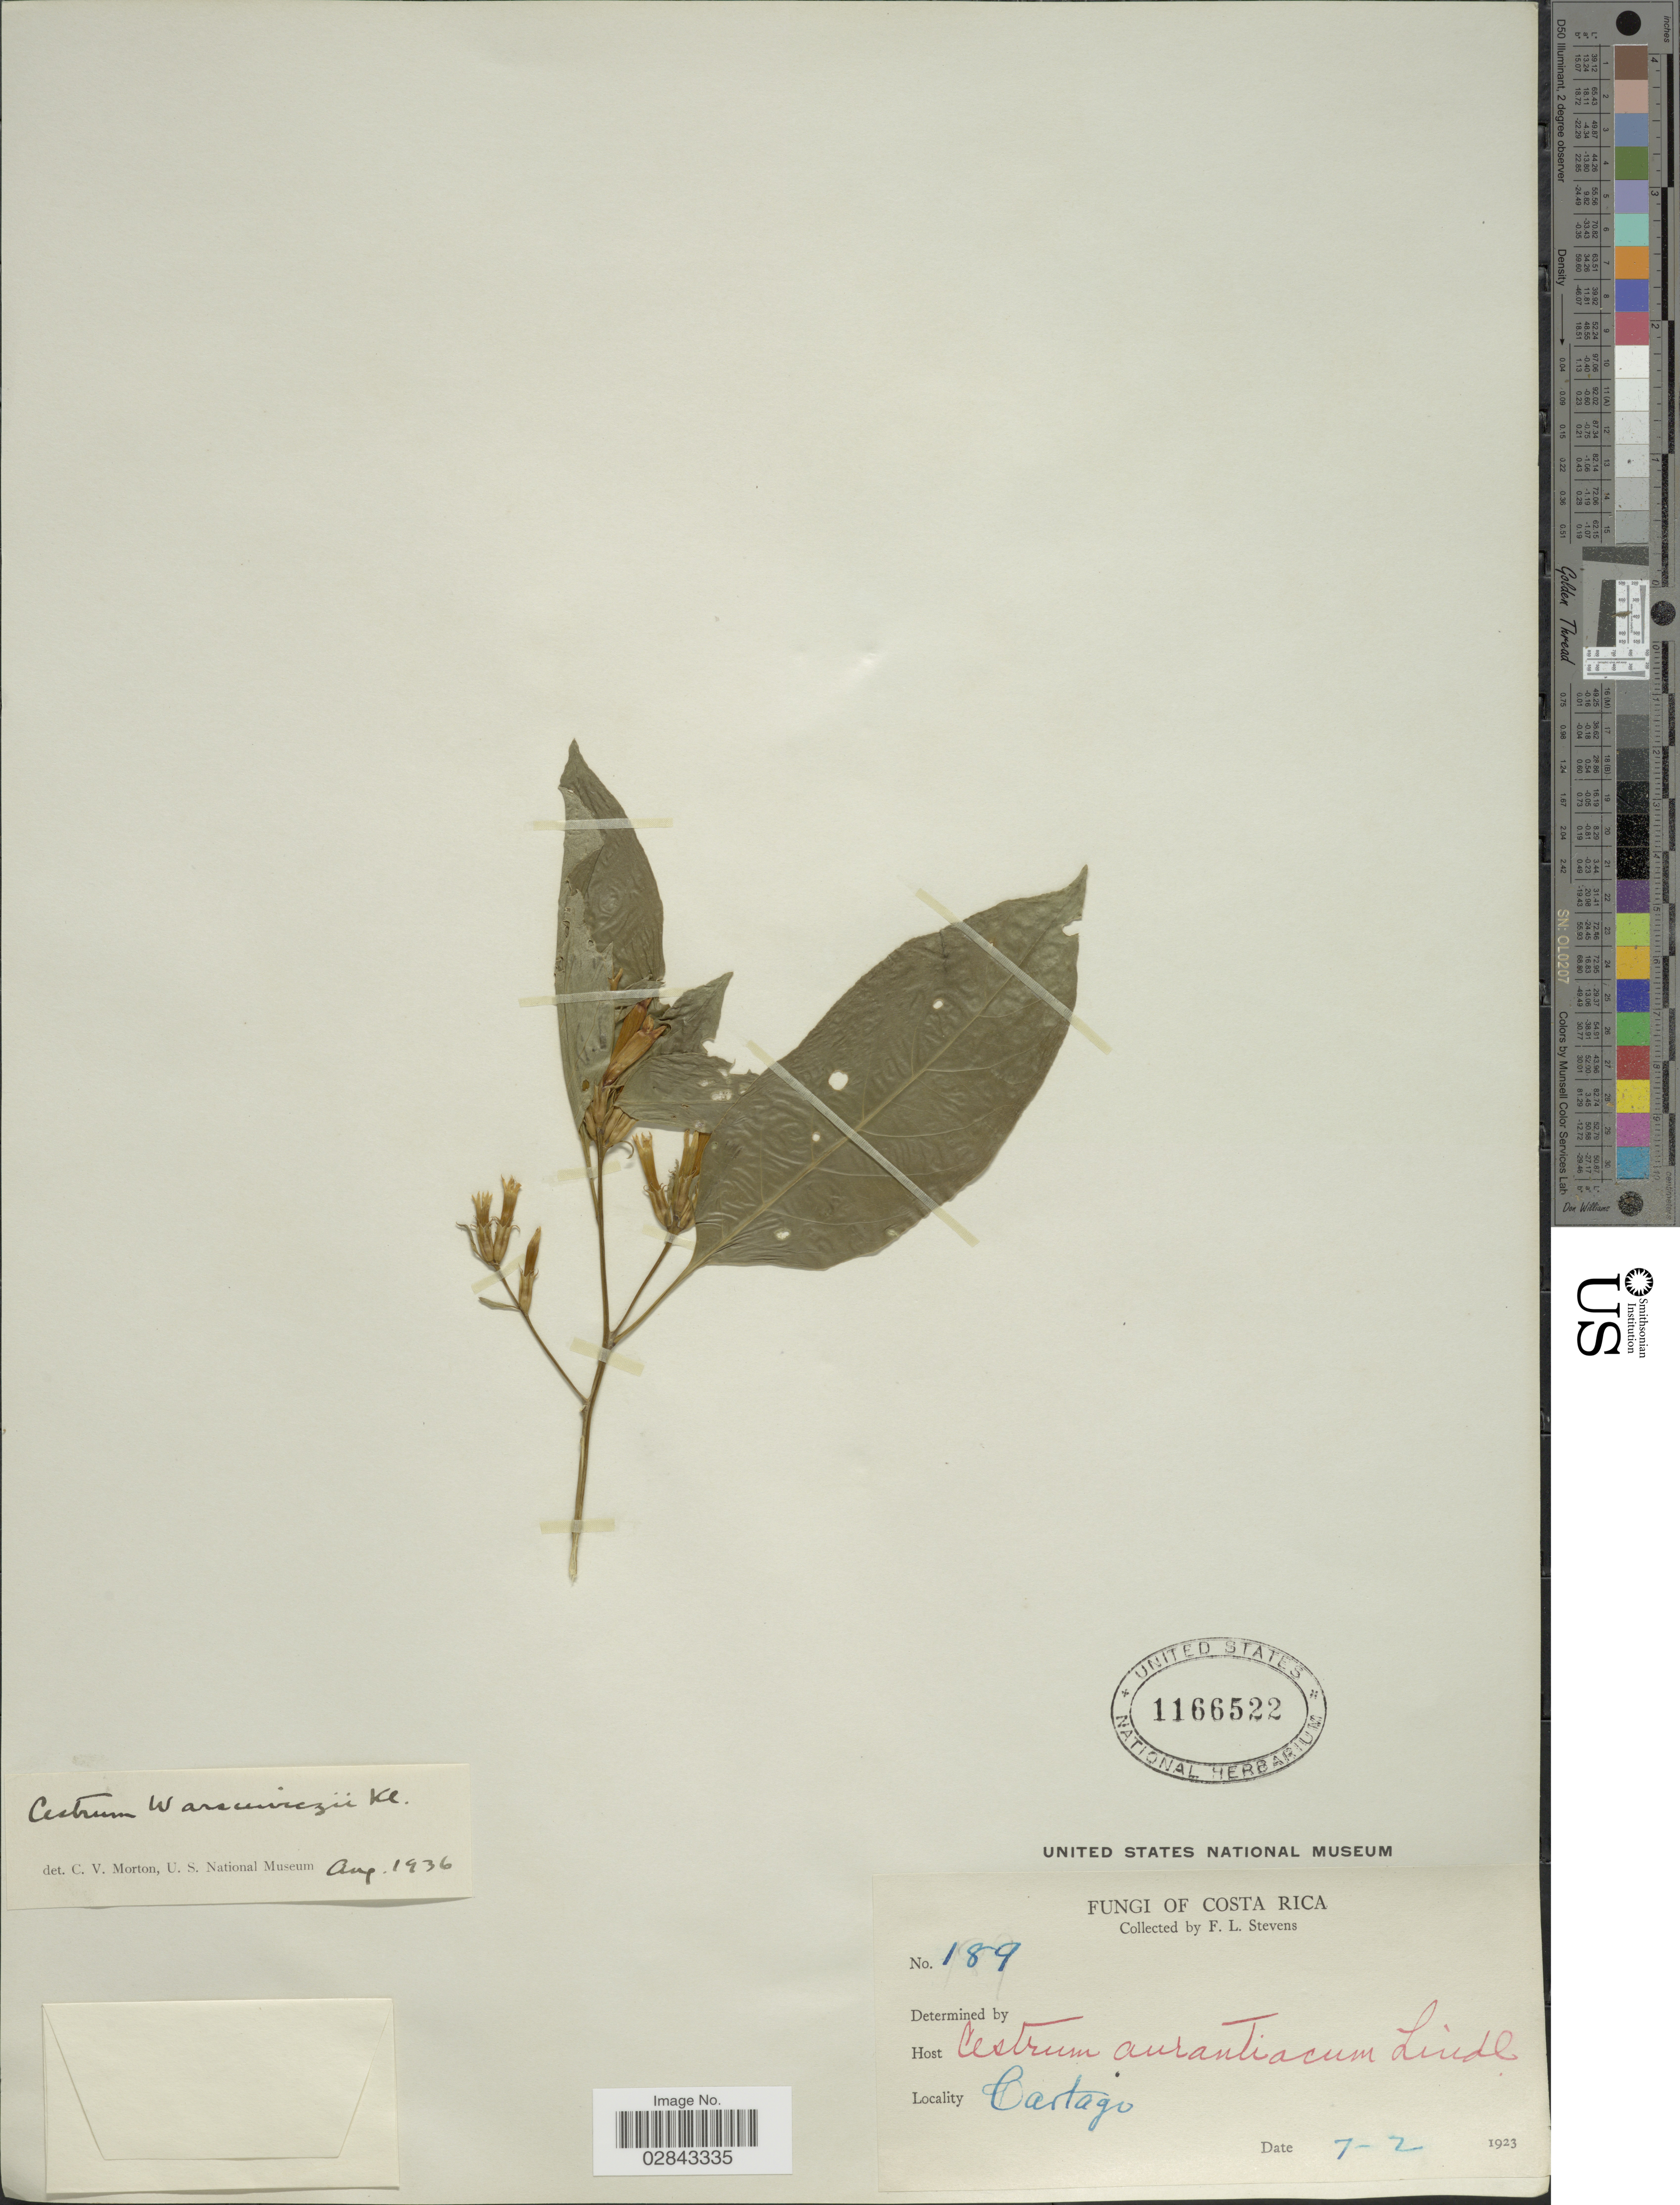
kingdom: Plantae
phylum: Tracheophyta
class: Magnoliopsida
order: Solanales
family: Solanaceae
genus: Cestrum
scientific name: Cestrum aurantiacum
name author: Lindley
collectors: F. L. Stevens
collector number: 189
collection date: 1923-02-07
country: Costa Rica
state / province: Cartago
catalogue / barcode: US 1166522